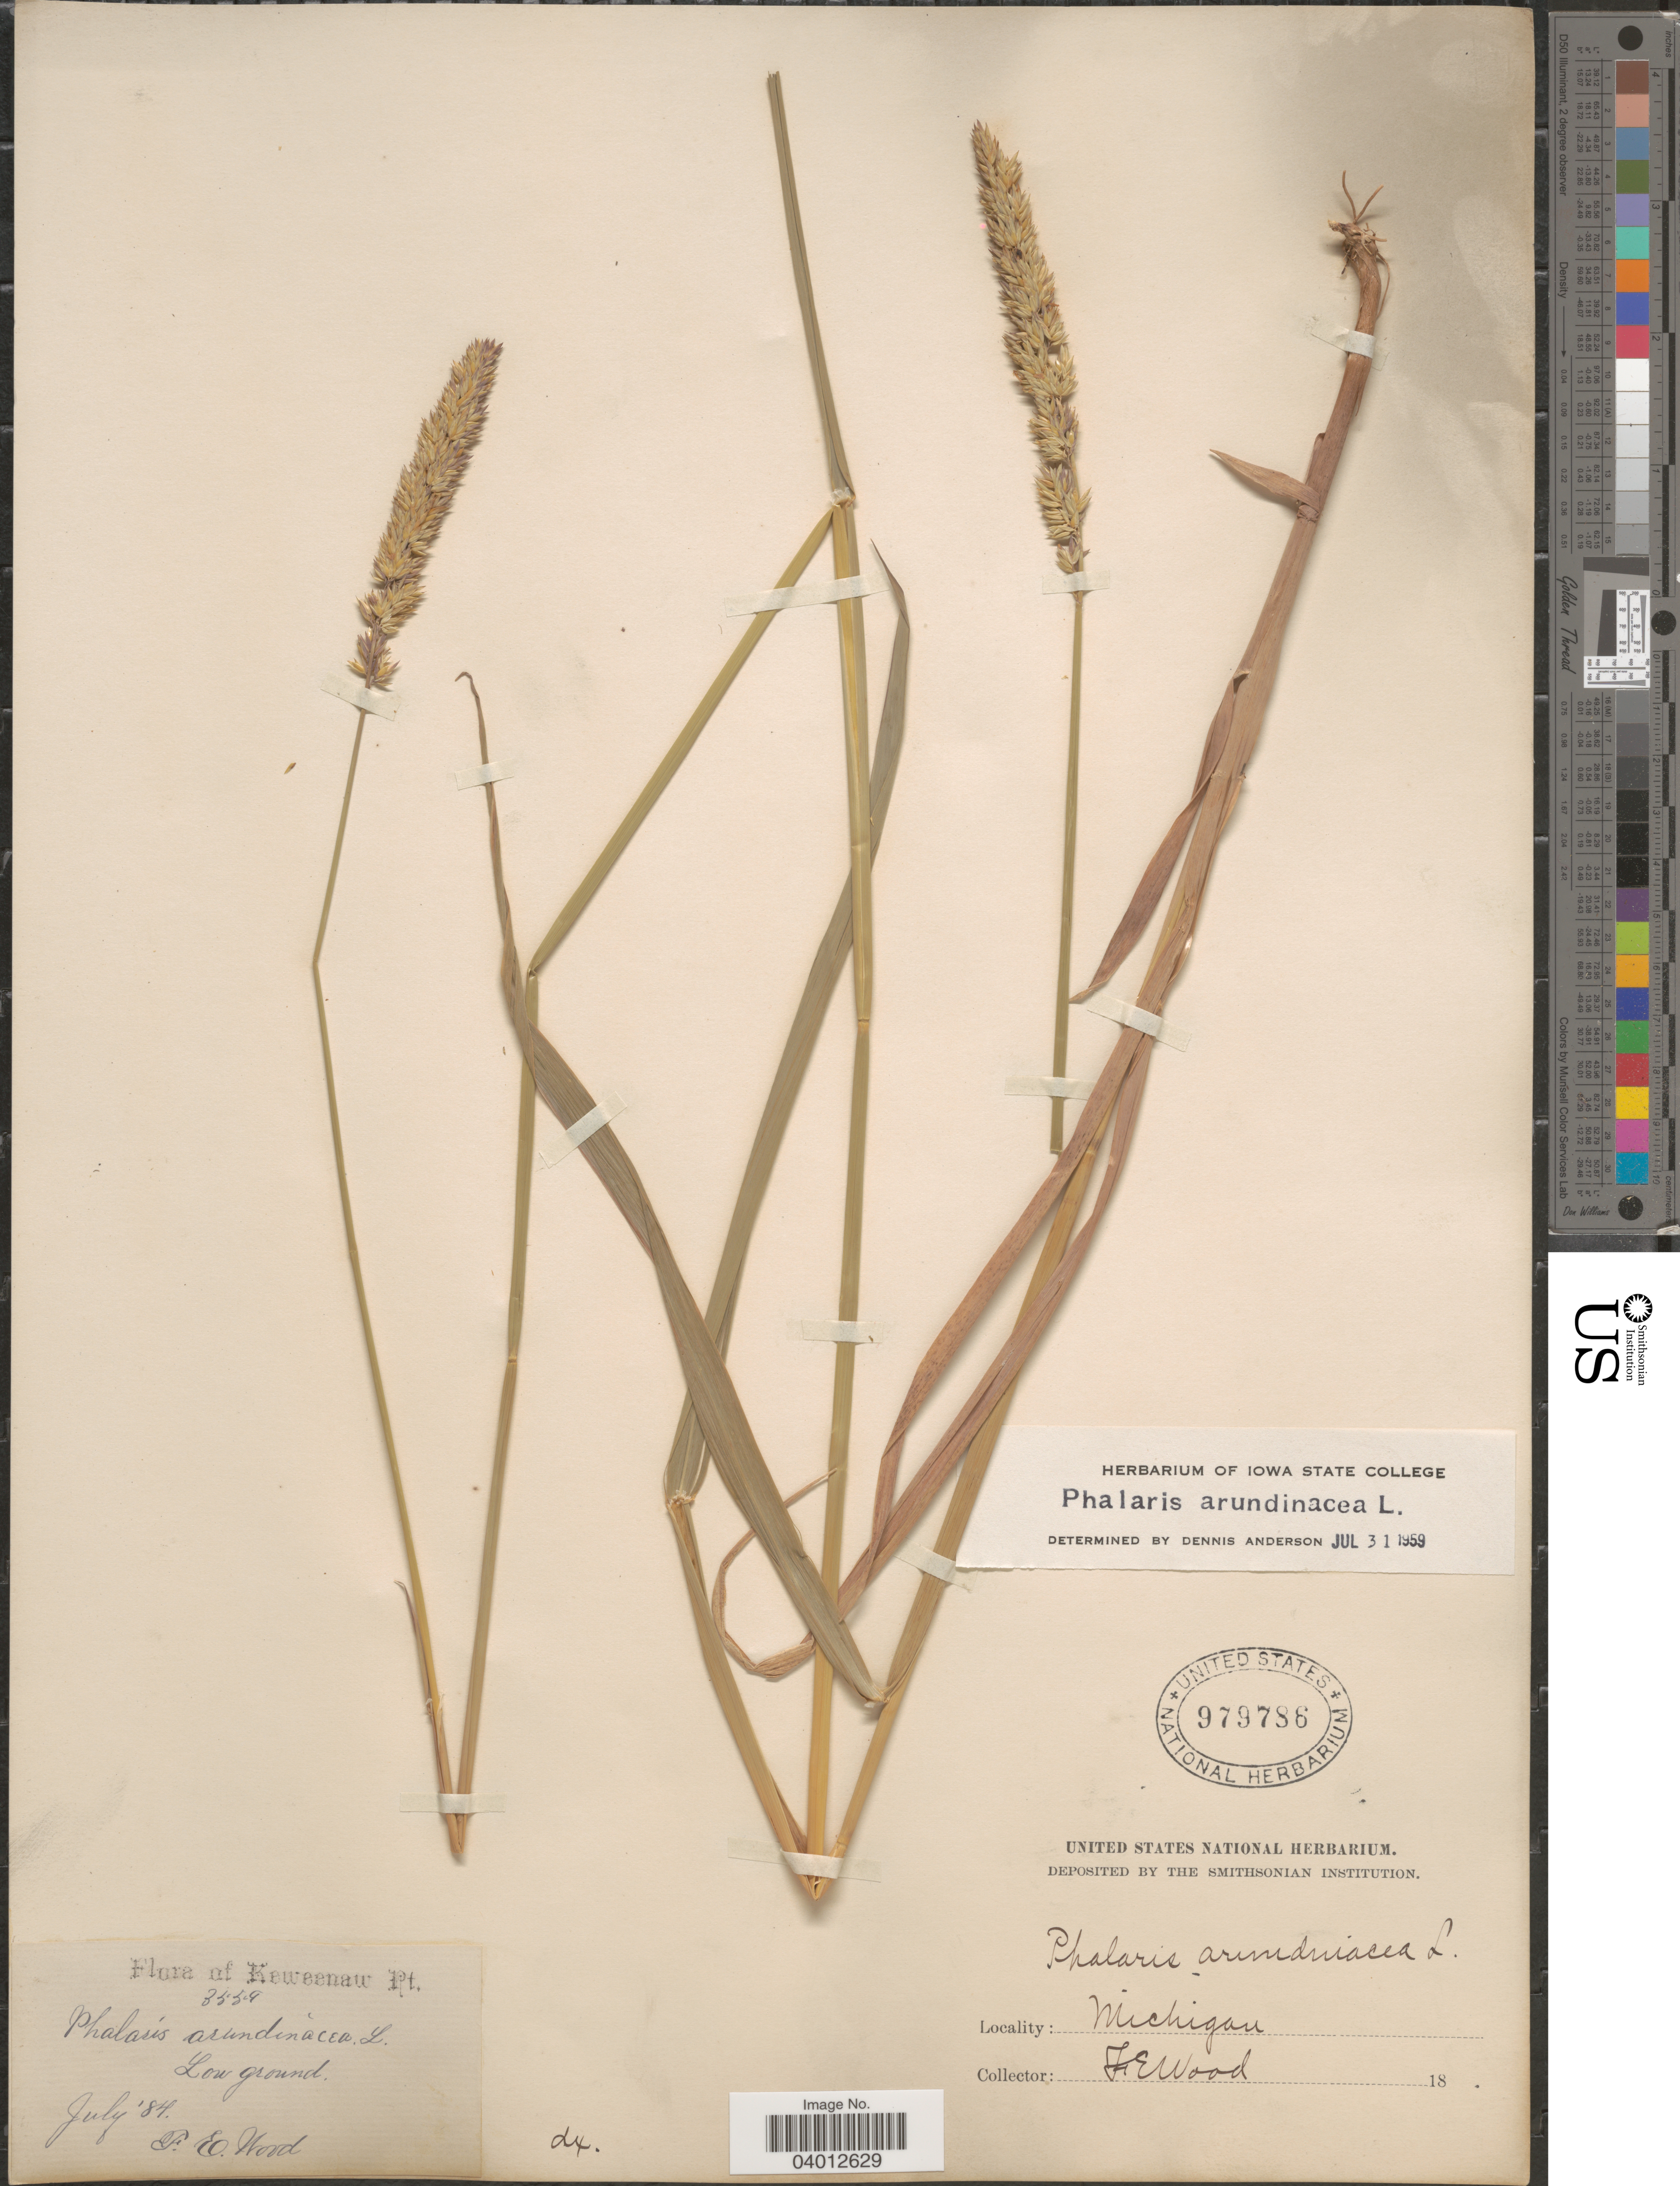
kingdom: Plantae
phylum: Tracheophyta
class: Liliopsida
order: Poales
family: Poaceae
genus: Phalaris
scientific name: Phalaris arundinacea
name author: L.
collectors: F. Wood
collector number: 3559*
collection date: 1884-07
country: United States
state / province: Michigan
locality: Keweenaw Pt.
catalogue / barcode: US 979786